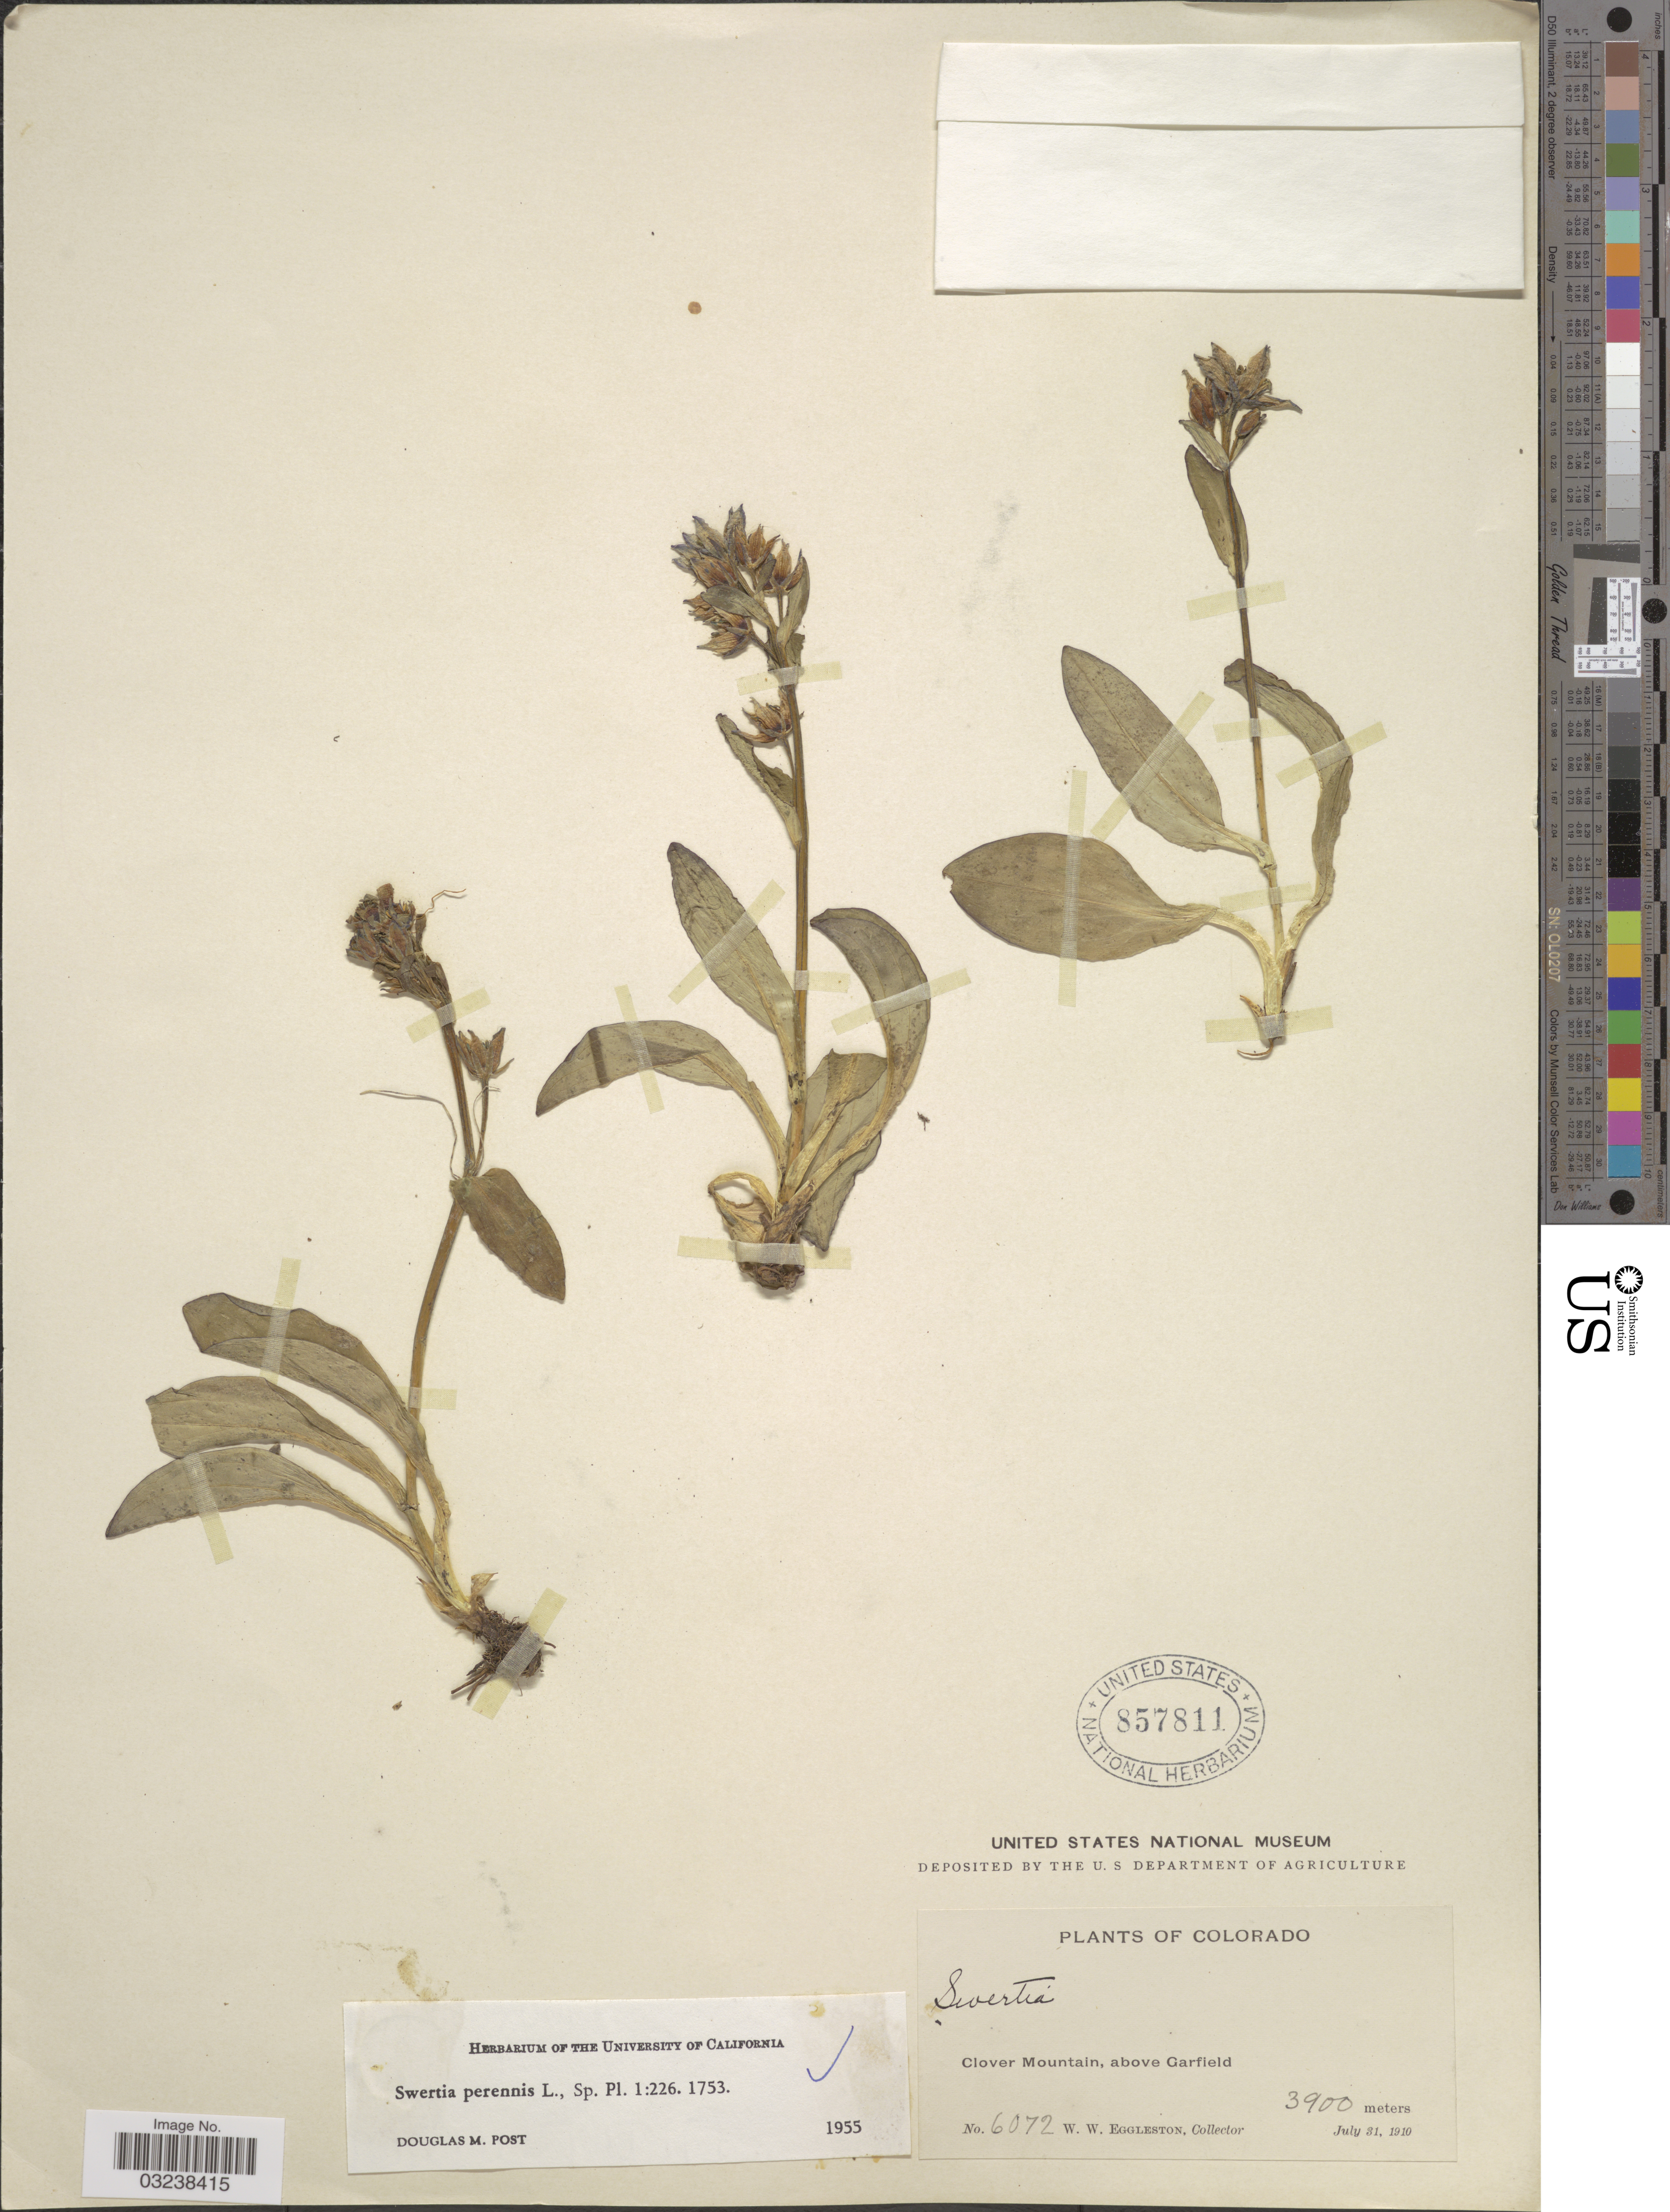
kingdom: Plantae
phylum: Tracheophyta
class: Magnoliopsida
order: Gentianales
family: Gentianaceae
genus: Swertia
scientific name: Swertia perennis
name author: L.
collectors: W. W. Eggleston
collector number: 6072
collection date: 1910-07-31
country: United States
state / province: Colorado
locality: Clover Mountain, above Garfield.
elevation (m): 3900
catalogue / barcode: US 857811